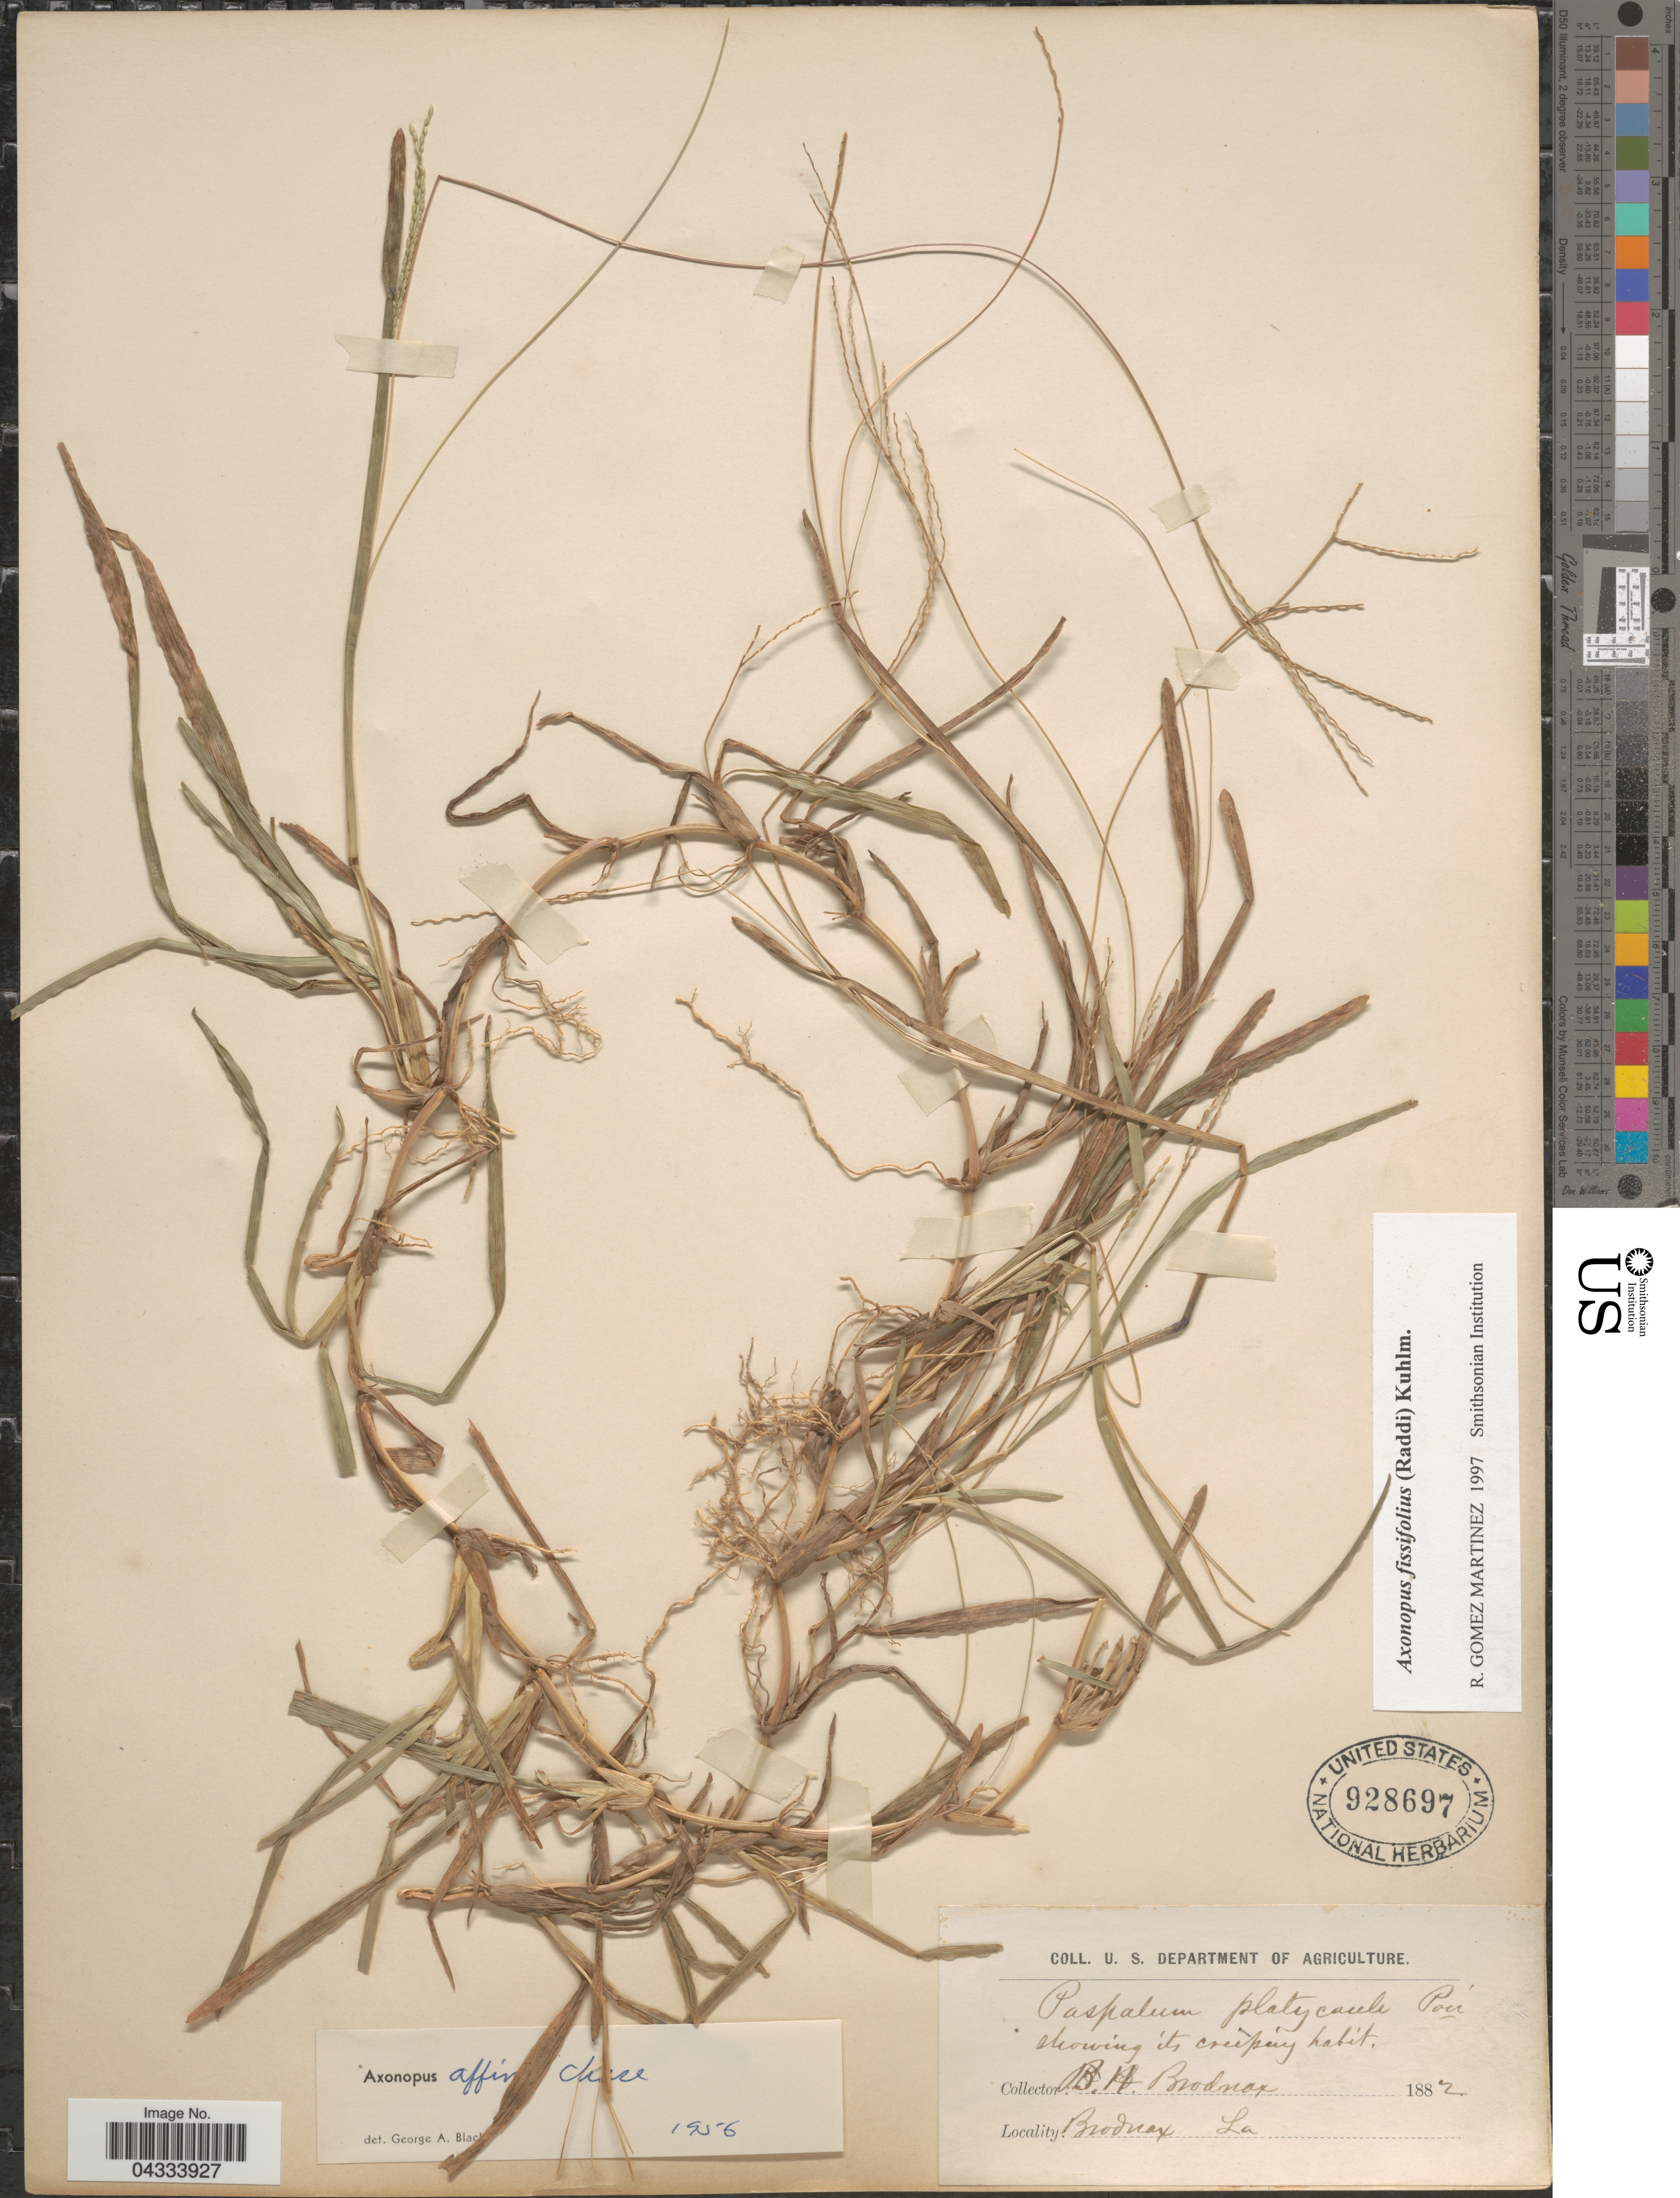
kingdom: Plantae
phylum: Tracheophyta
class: Liliopsida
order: Poales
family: Poaceae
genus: Axonopus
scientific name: Axonopus fissifolius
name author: (Raddi) Kuhlm.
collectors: B. Brodnax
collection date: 1882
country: United States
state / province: Louisiana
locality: Brodnax.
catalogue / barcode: US 928697